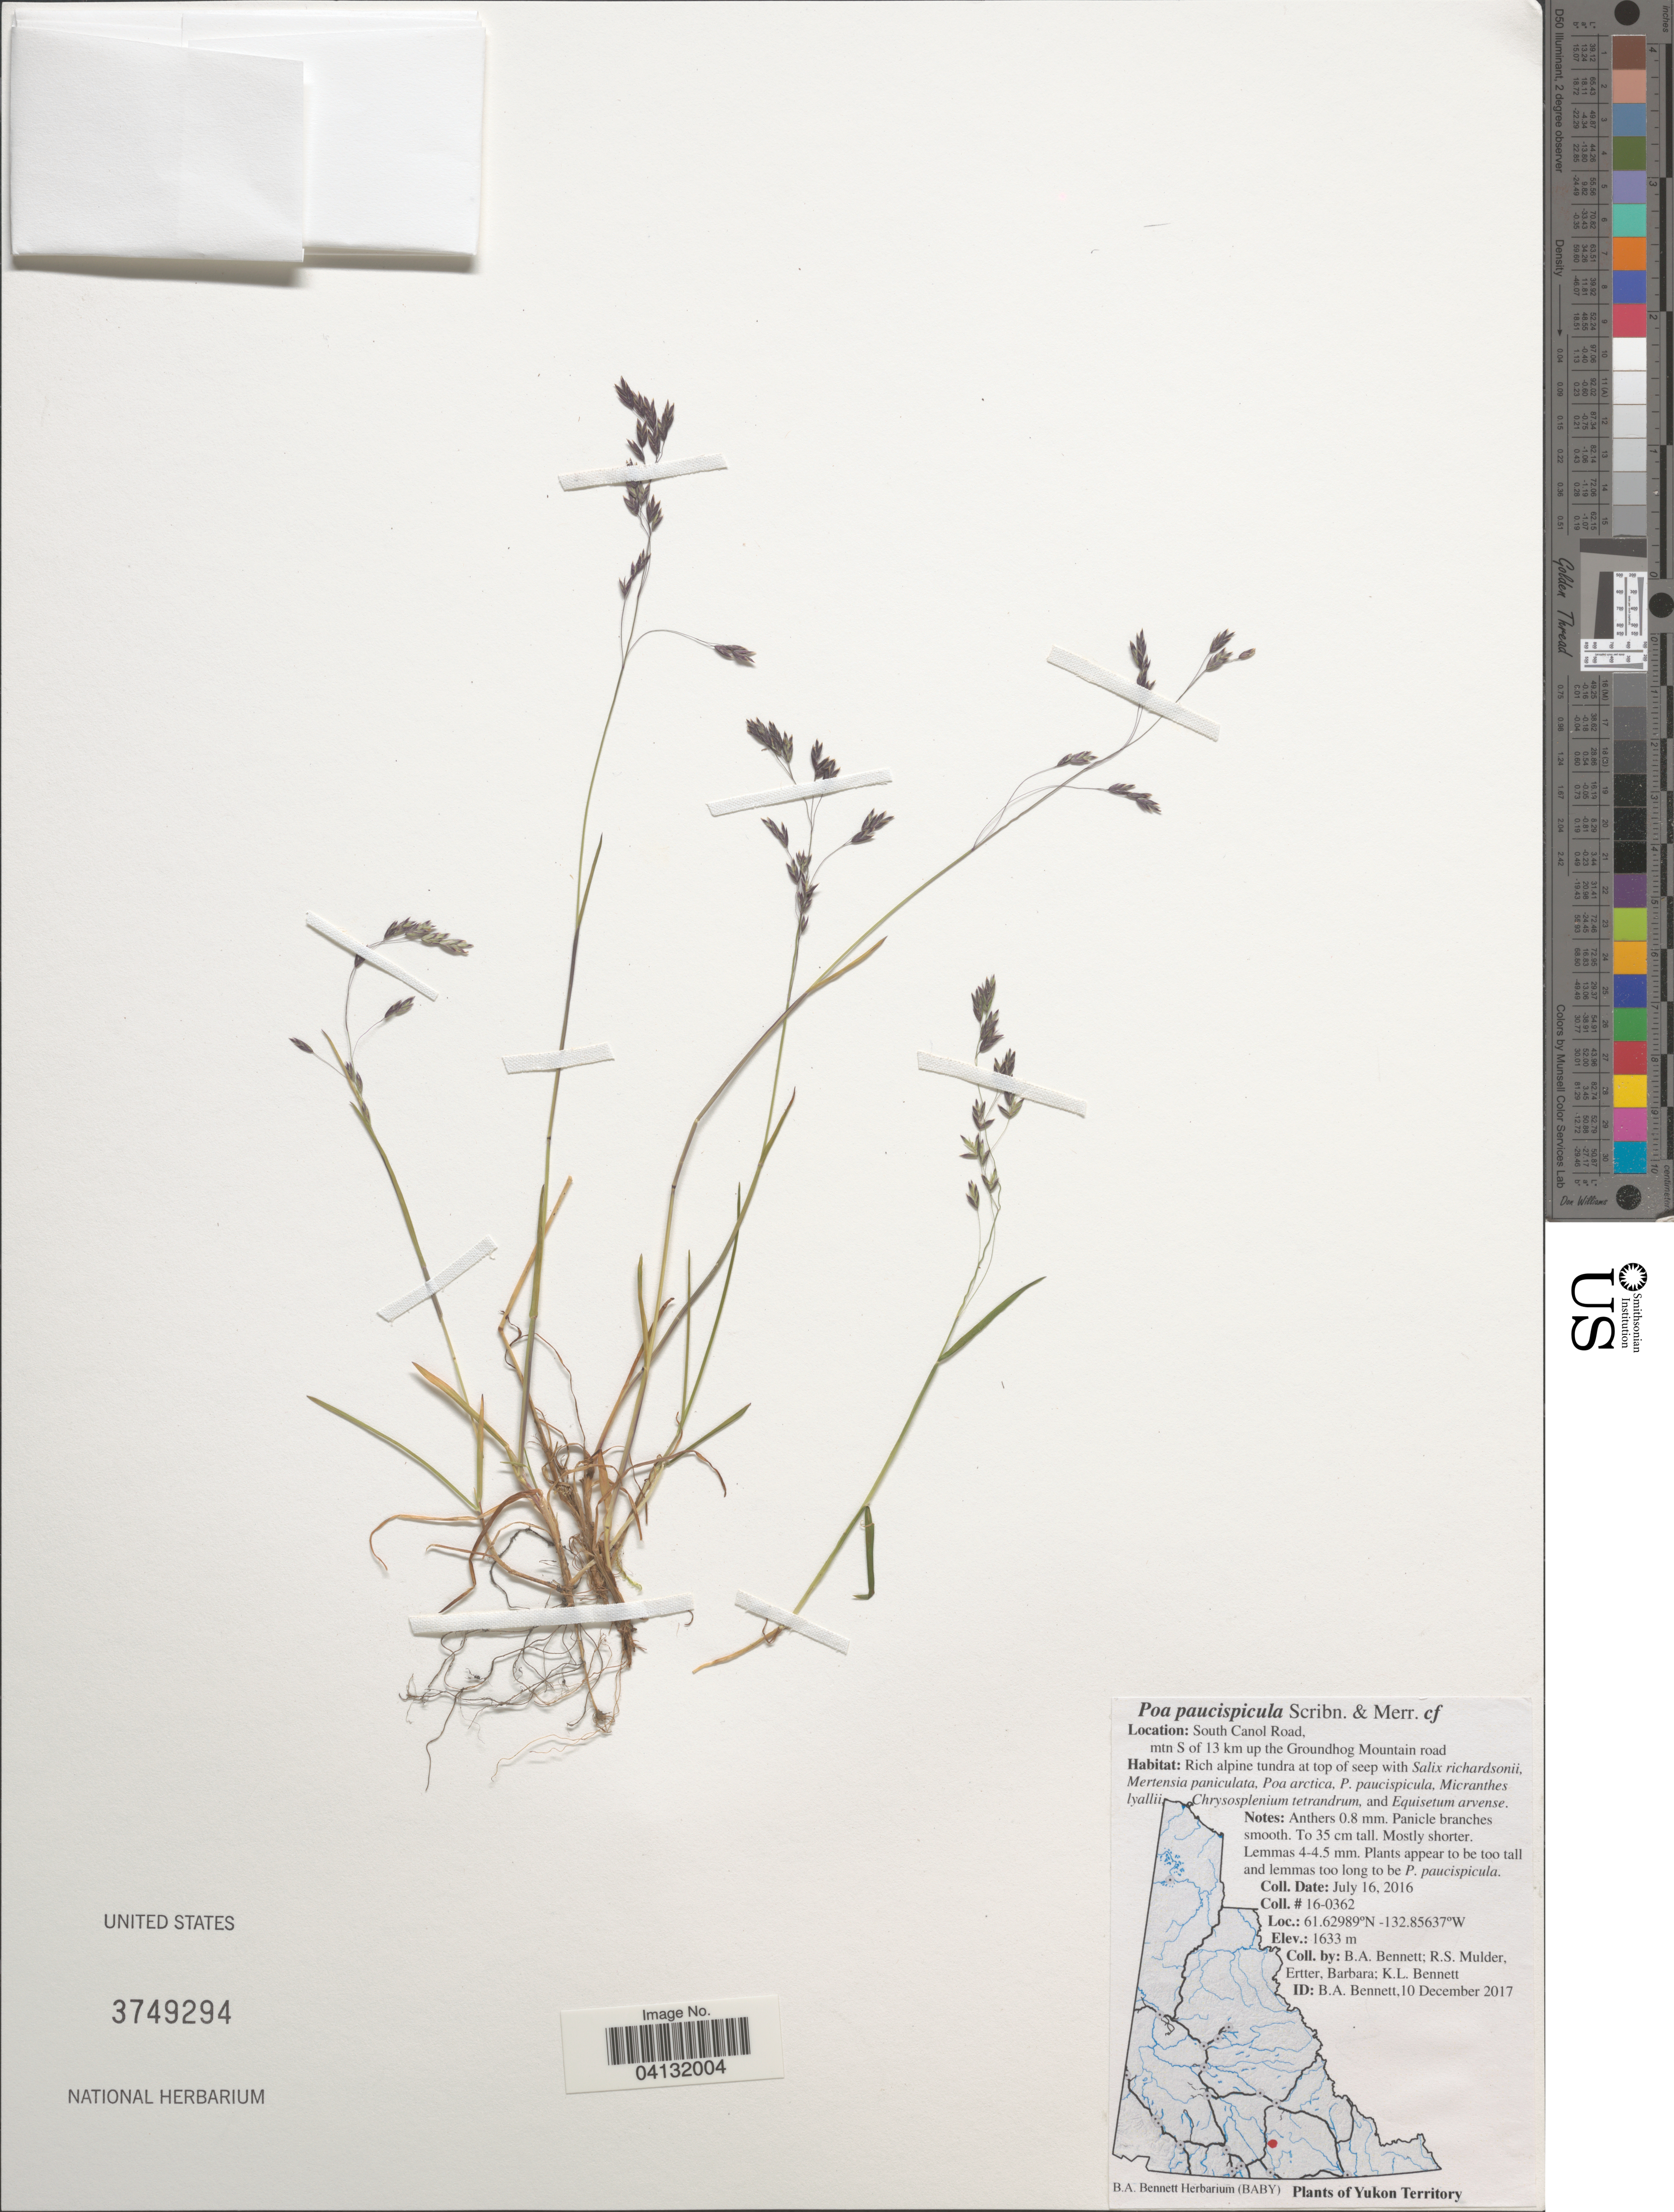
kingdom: Plantae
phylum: Tracheophyta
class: Liliopsida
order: Poales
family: Poaceae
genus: Poa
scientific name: Poa paucispicula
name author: Scribn. & Merr.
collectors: B. A. Bennett, R. Mulder, B. Ertter & K. Bennett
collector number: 16-0362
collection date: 2016-07-16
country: Canada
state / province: Yukon Territory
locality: South Canol Road, mtn S of 13 km up the Groundhog Mountain road.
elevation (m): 1633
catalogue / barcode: US 3749294